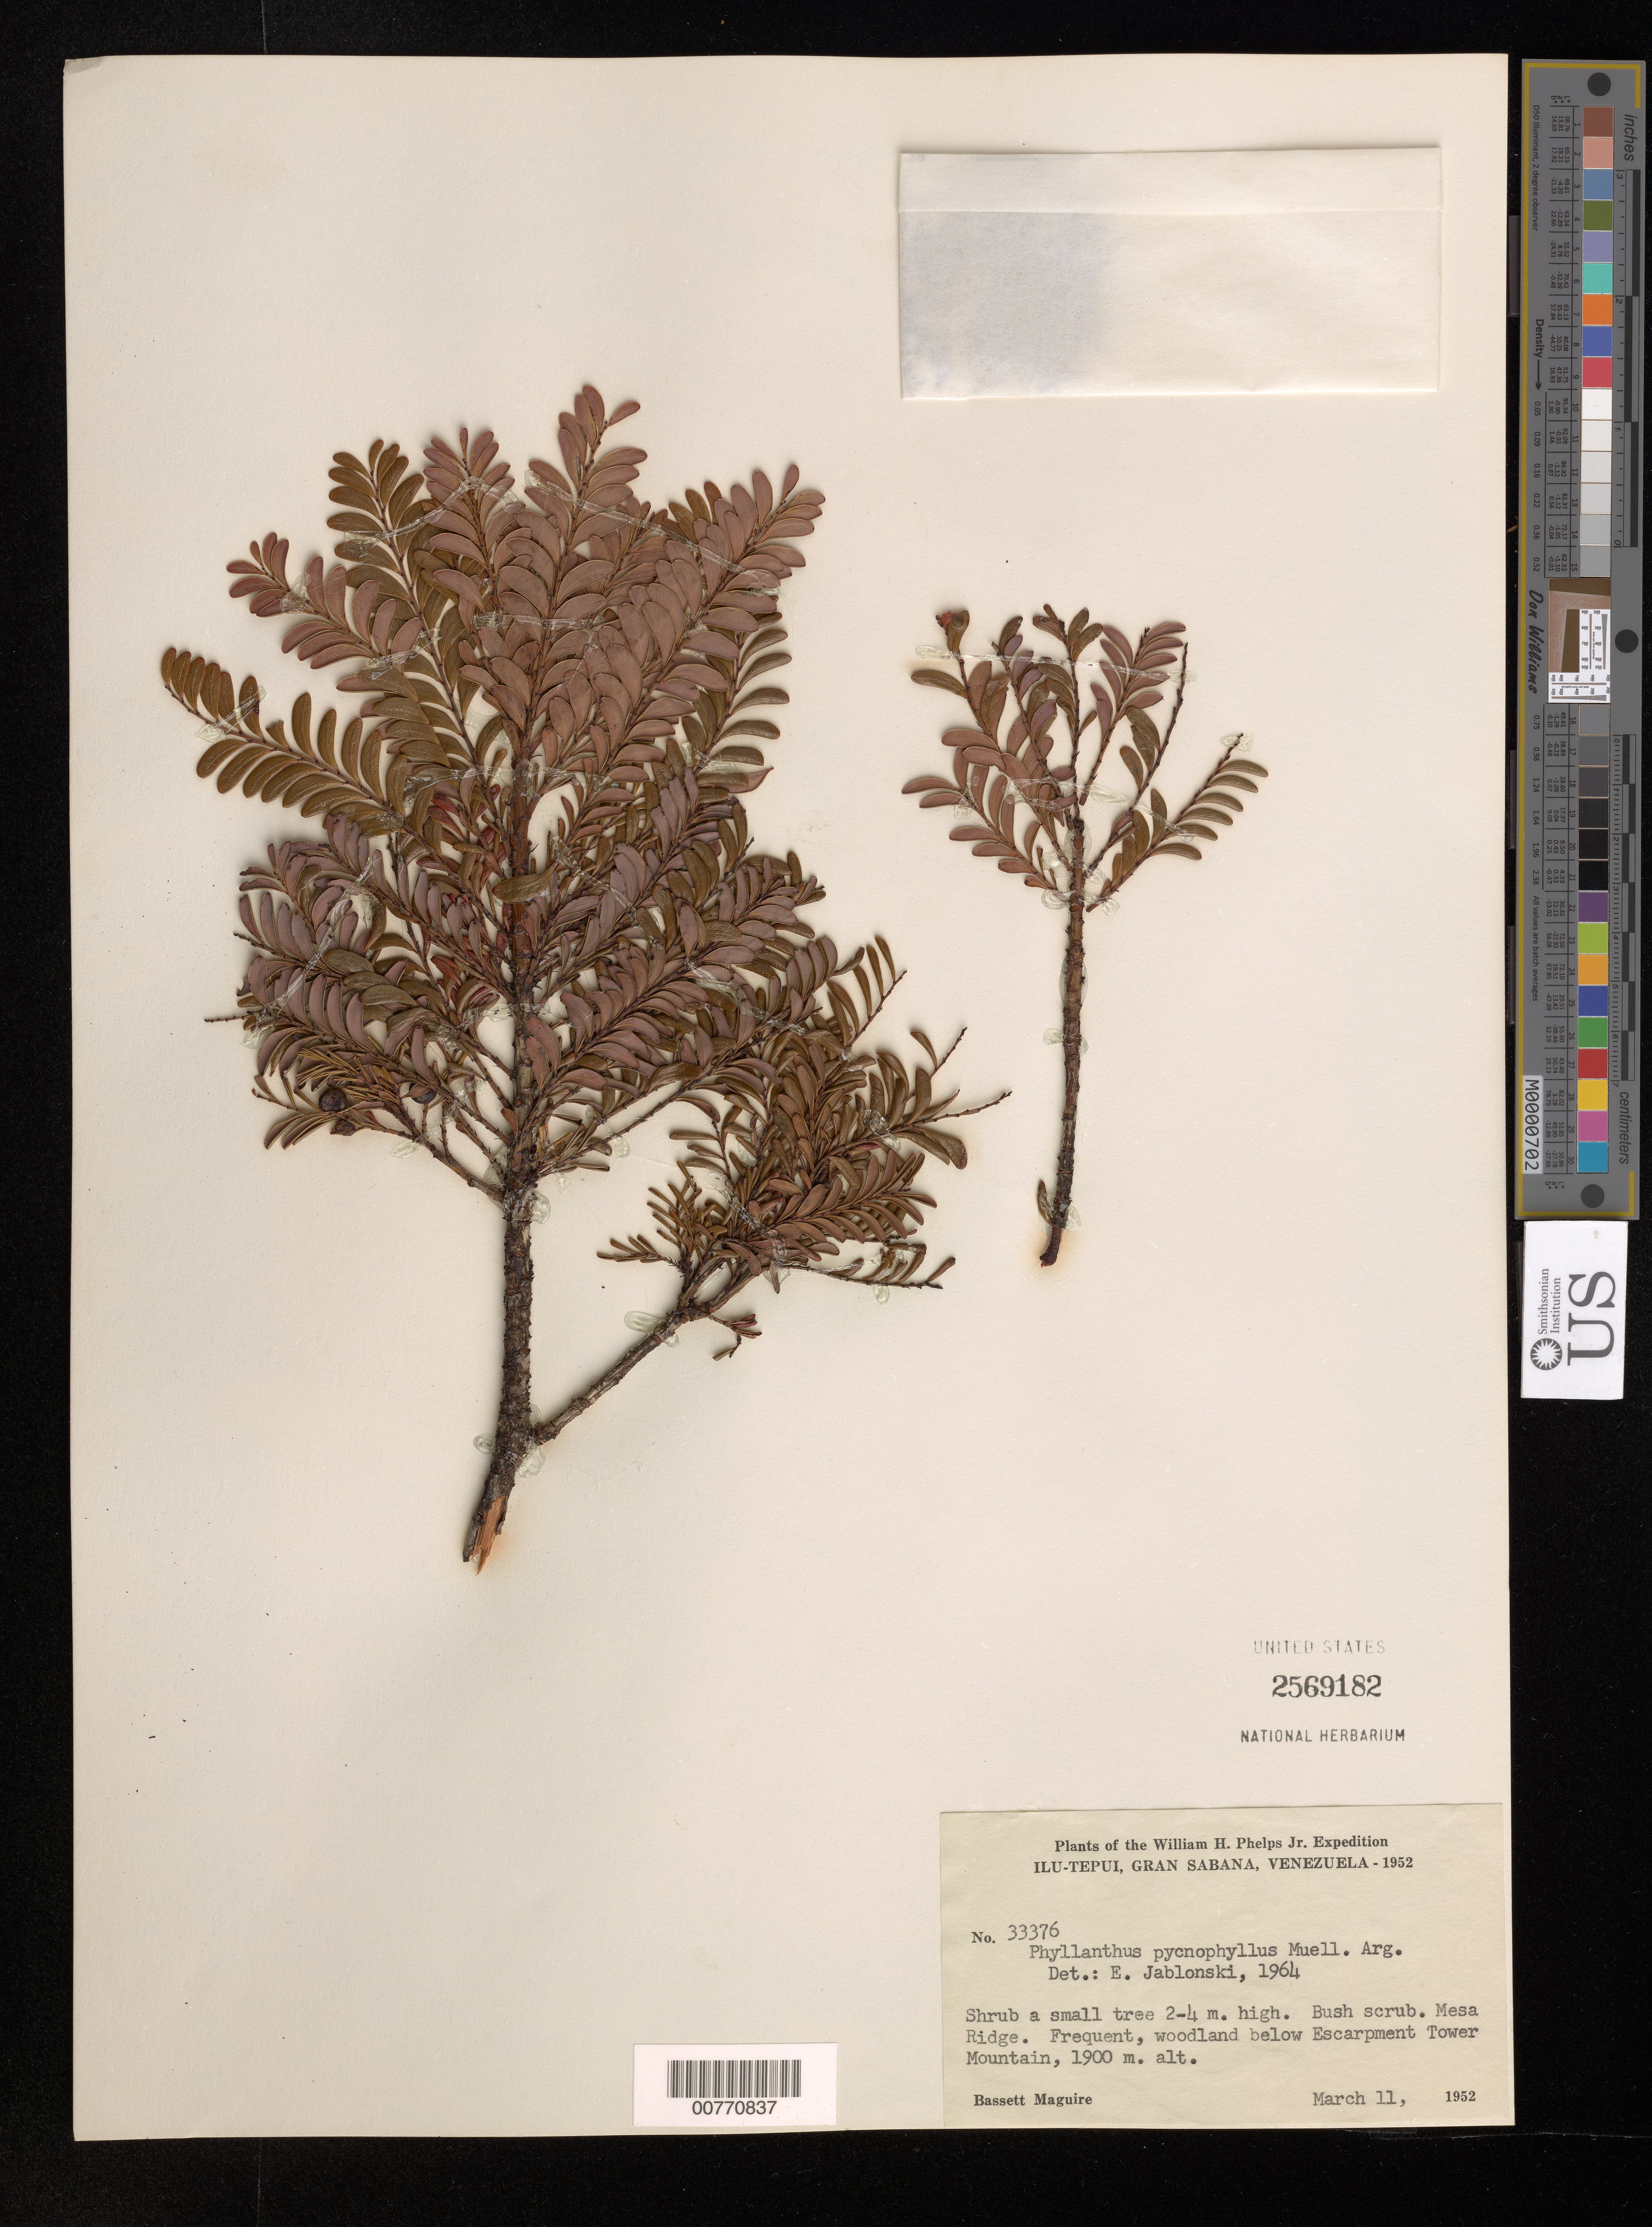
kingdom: Plantae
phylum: Tracheophyta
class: Magnoliopsida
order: Malpighiales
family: Phyllanthaceae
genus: Phyllanthus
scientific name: Phyllanthus pycnophyllus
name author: Müll. Arg.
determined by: Jablonski, E. F.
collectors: B. Maguire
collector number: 33376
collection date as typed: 11-Mar-52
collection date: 1952-03-11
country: Venezuela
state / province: Bolívar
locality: Gran Sabana, Ilu-tepuí, Mesa Ridge, below Tower Mountain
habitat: Bush scrub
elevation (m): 1900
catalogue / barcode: US 2569182